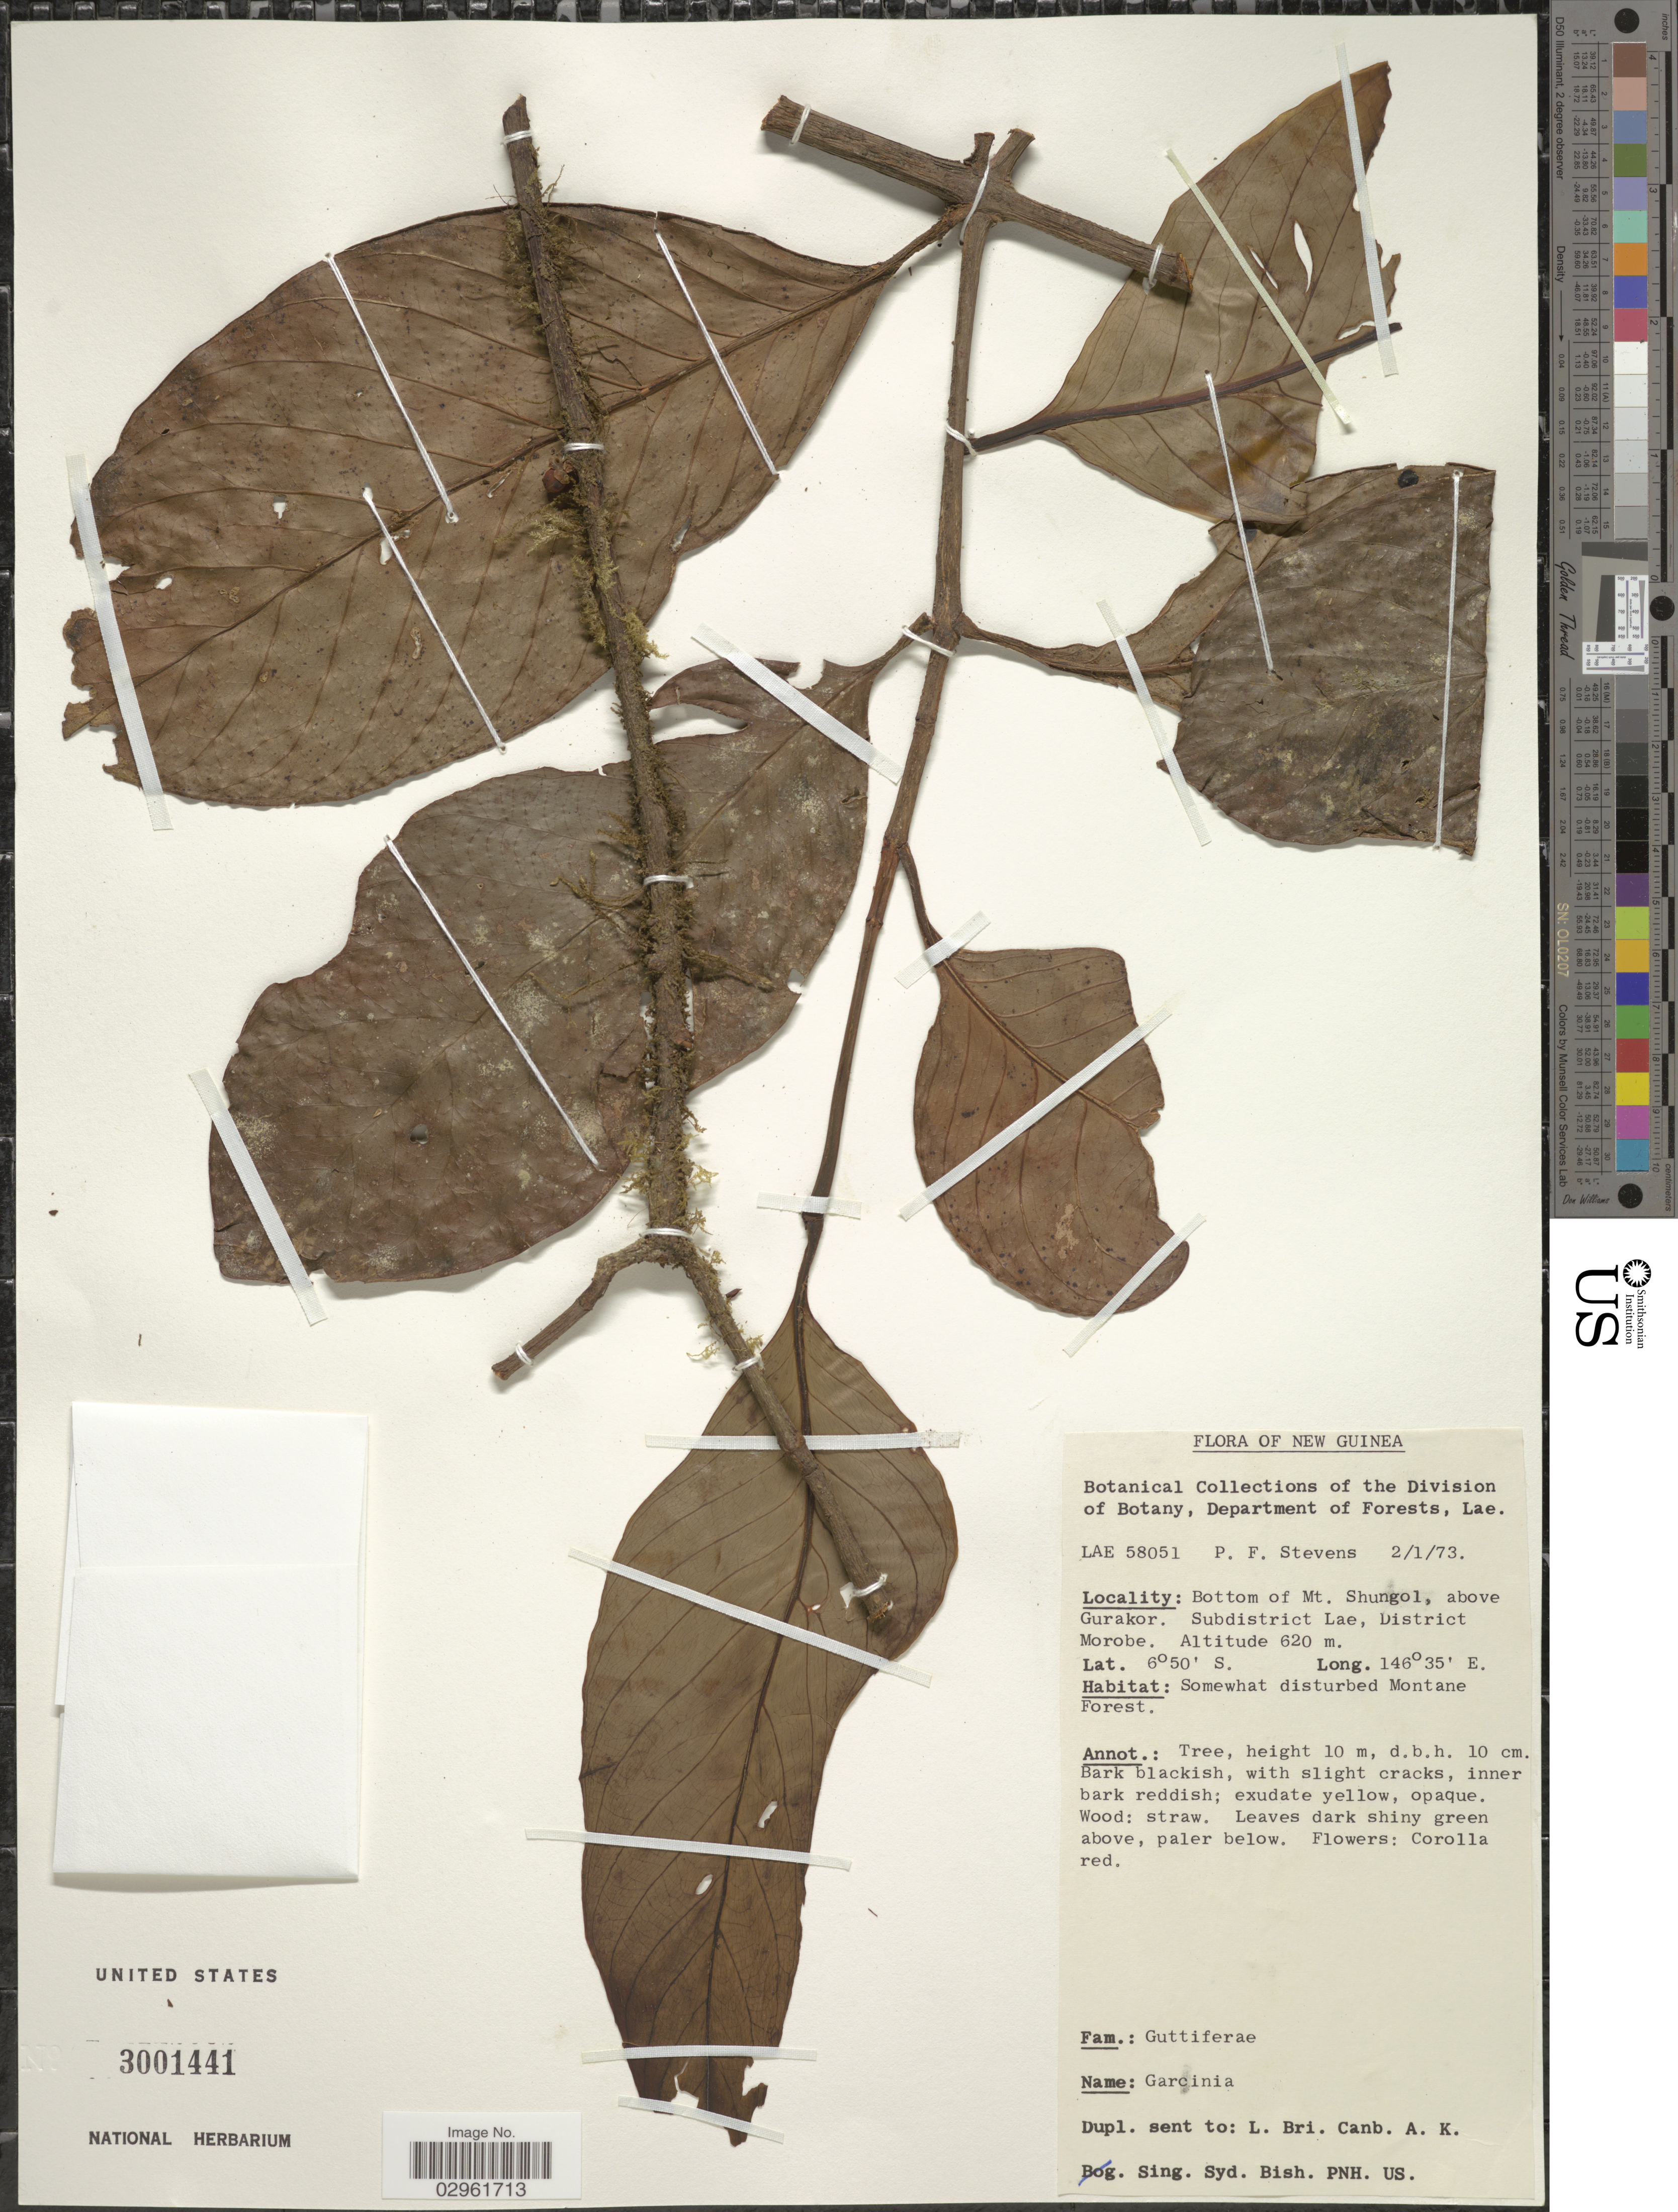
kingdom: Plantae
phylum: Tracheophyta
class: Magnoliopsida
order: Malpighiales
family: Clusiaceae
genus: Garcinia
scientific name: Garcinia sp.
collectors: P. F. Stevens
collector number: LAE58051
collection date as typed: Transcribed d/m/y: 2/1/73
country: Papua New Guinea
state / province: Morobe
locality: New Guinea. Bottom of Mt. Shungol, above Gurakor. Subdistrict Lae, District Morobe.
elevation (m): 620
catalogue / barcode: US 3001441